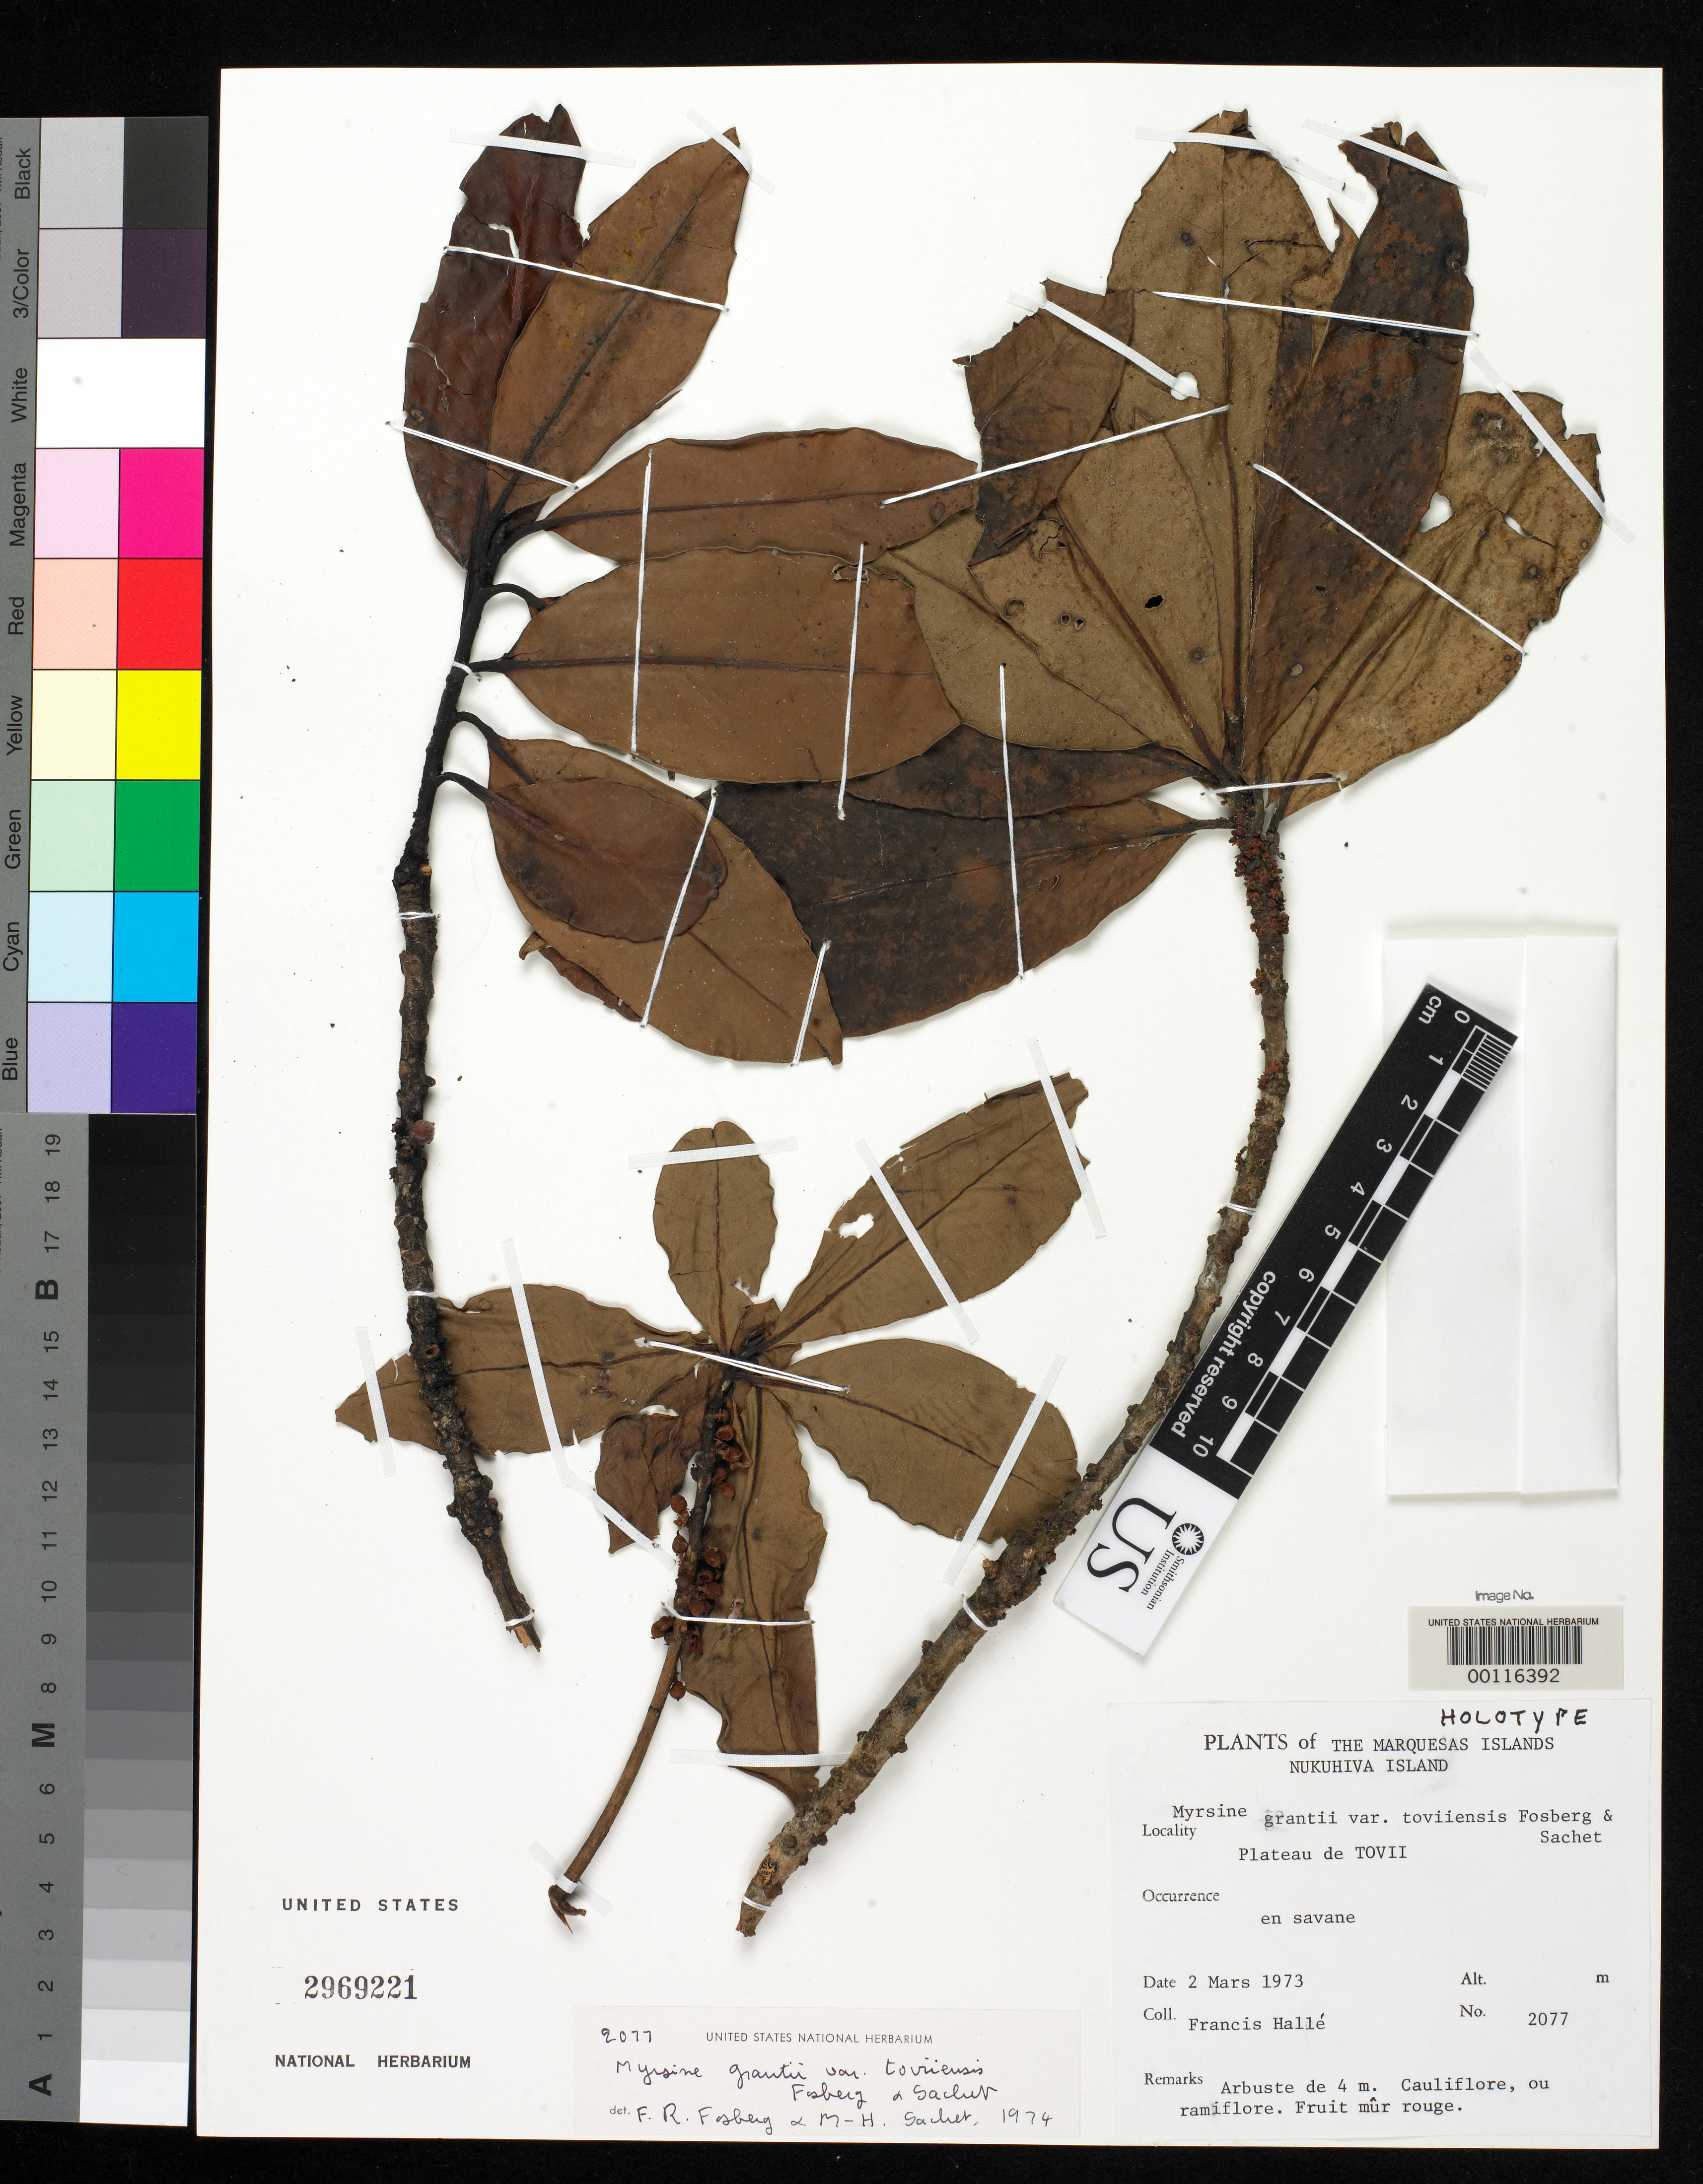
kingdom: Plantae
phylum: Tracheophyta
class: Magnoliopsida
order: Ericales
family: Primulaceae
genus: Myrsine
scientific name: Myrsine grantii var. toviiensis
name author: Fosberg & Sachet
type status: Holotype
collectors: F. Hallé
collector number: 2077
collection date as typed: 02 Mar 1973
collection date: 1973-03-02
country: French Polynesia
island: Nuku Hiva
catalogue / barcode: US 2969221